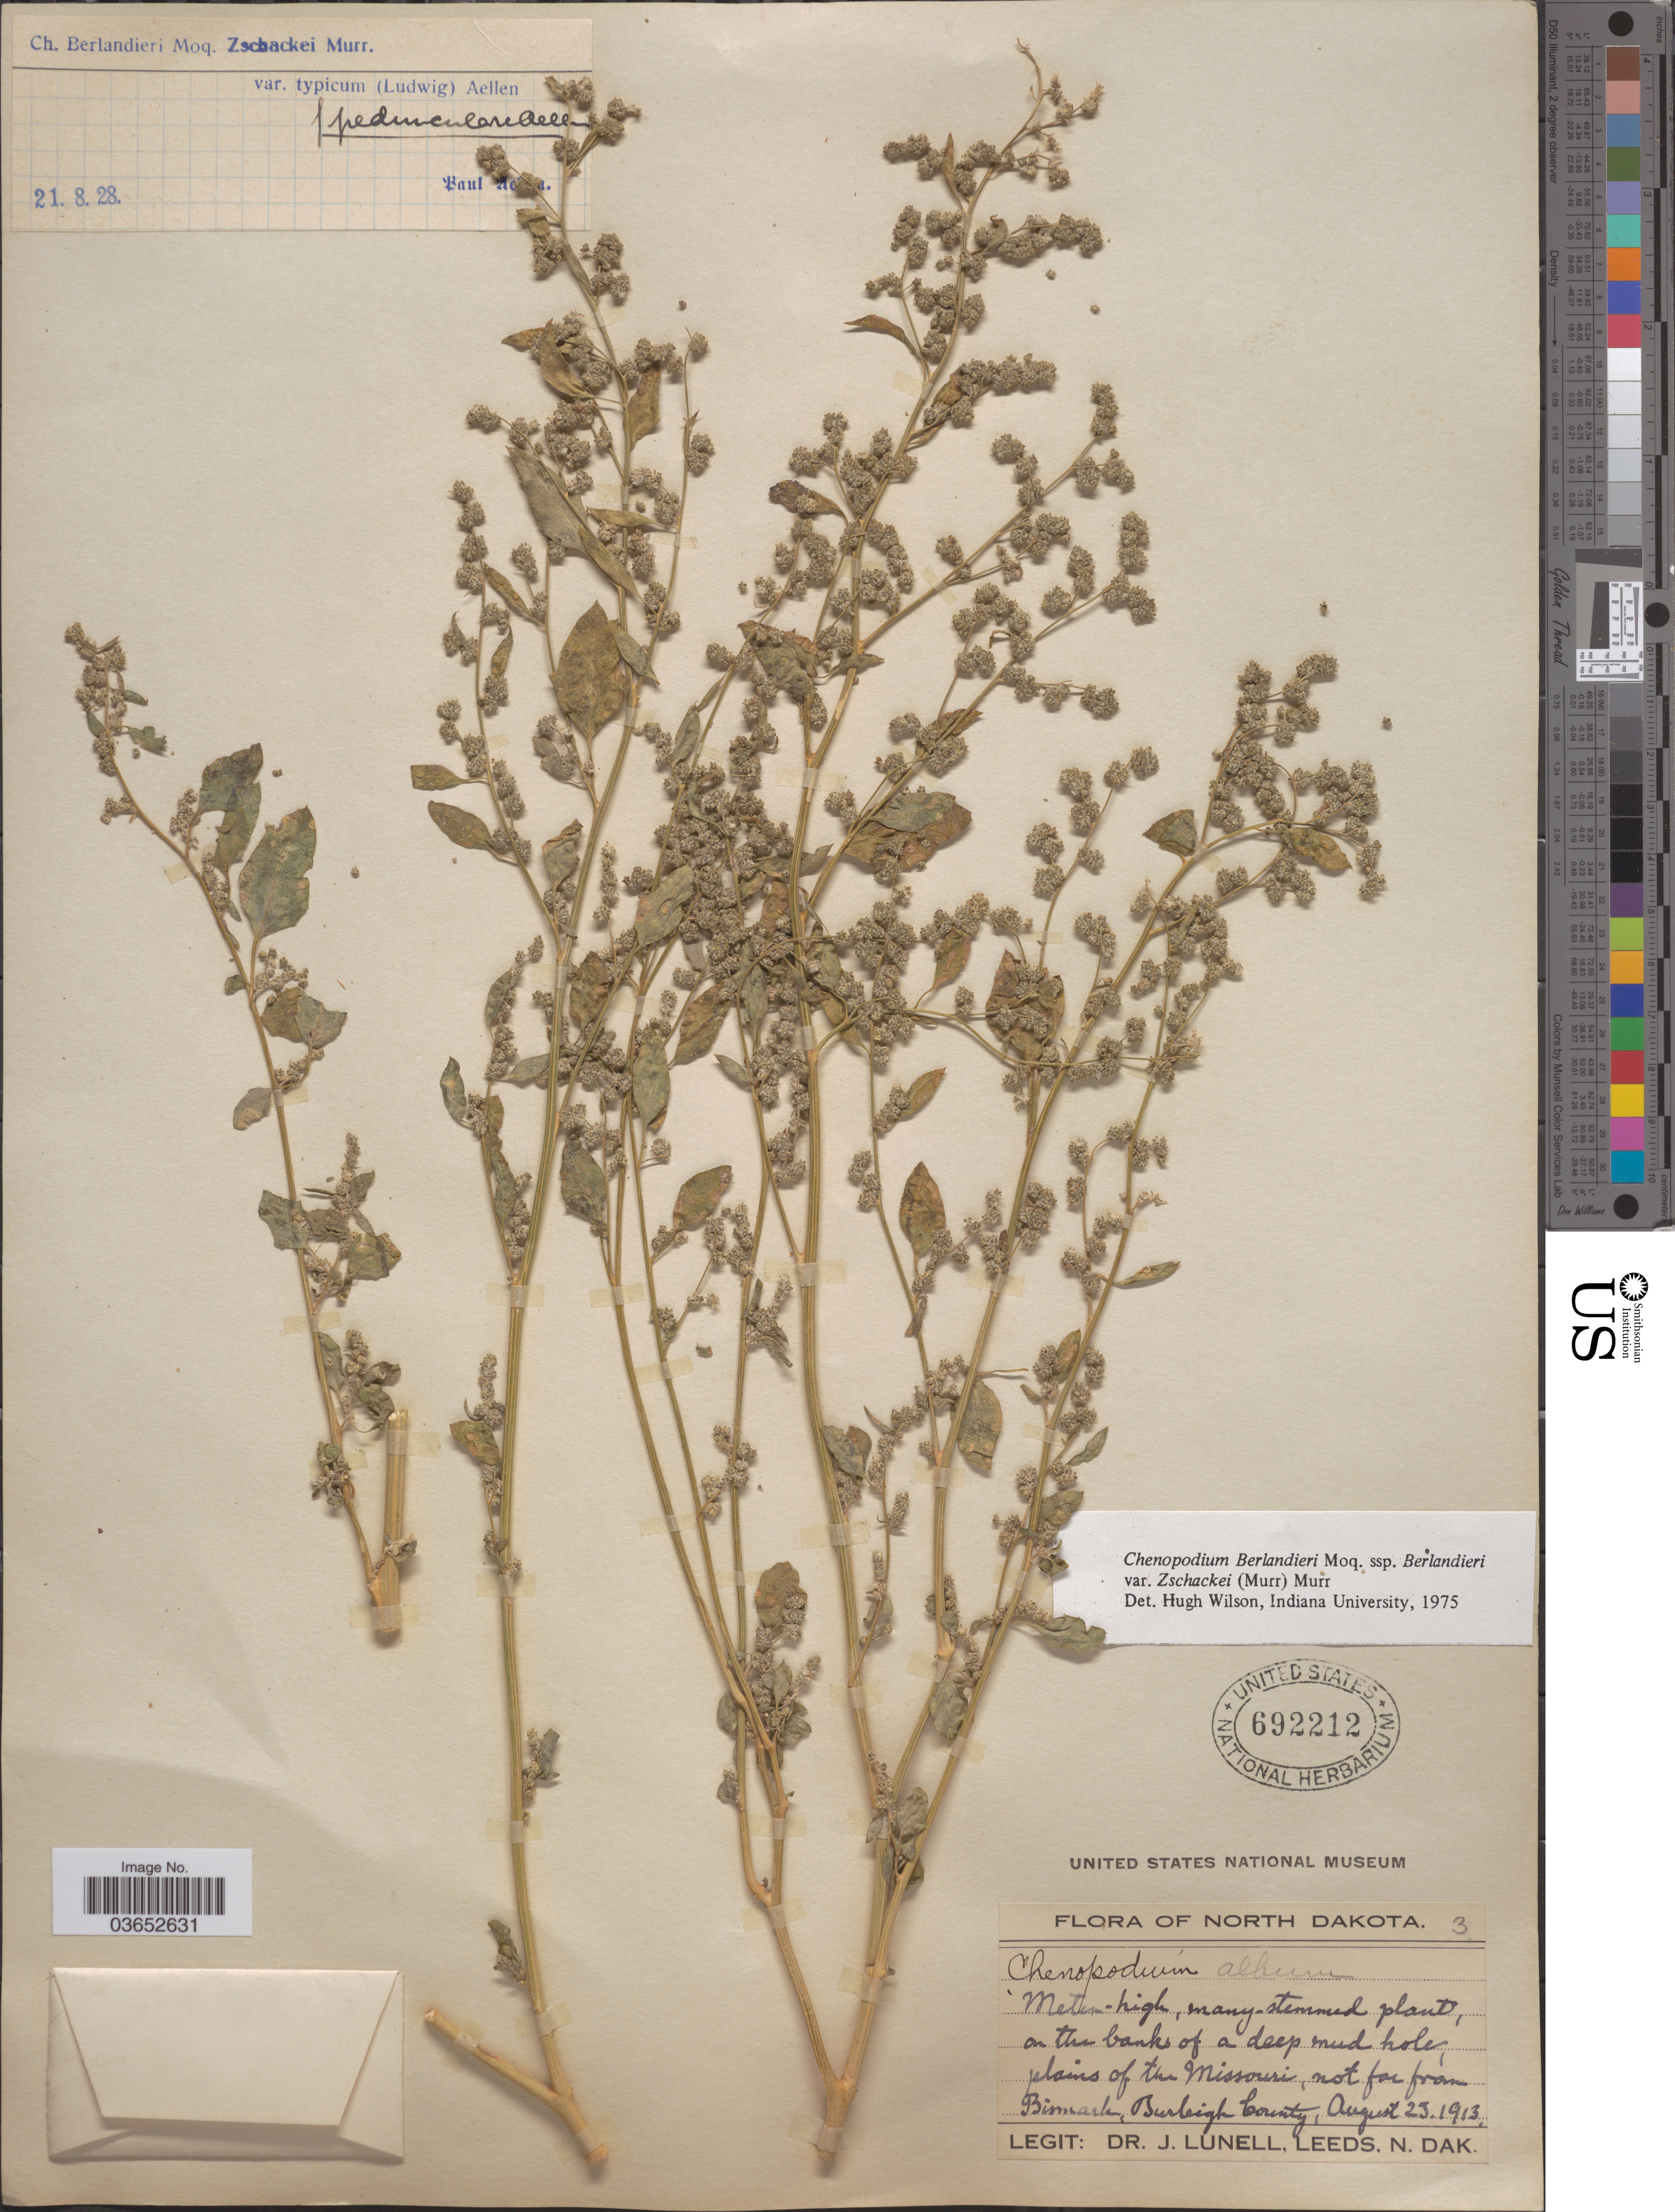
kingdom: Plantae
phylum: Tracheophyta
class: Magnoliopsida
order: Caryophyllales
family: Amaranthaceae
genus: Chenopodium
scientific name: Chenopodium berlandieri var. zschackei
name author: (Murr.) Murr.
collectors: J. Lunell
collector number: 3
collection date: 1913-08-23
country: United States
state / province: North Dakota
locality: Plains of the Missouri, not far from Bismark, Burleigh County.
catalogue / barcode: US 692212